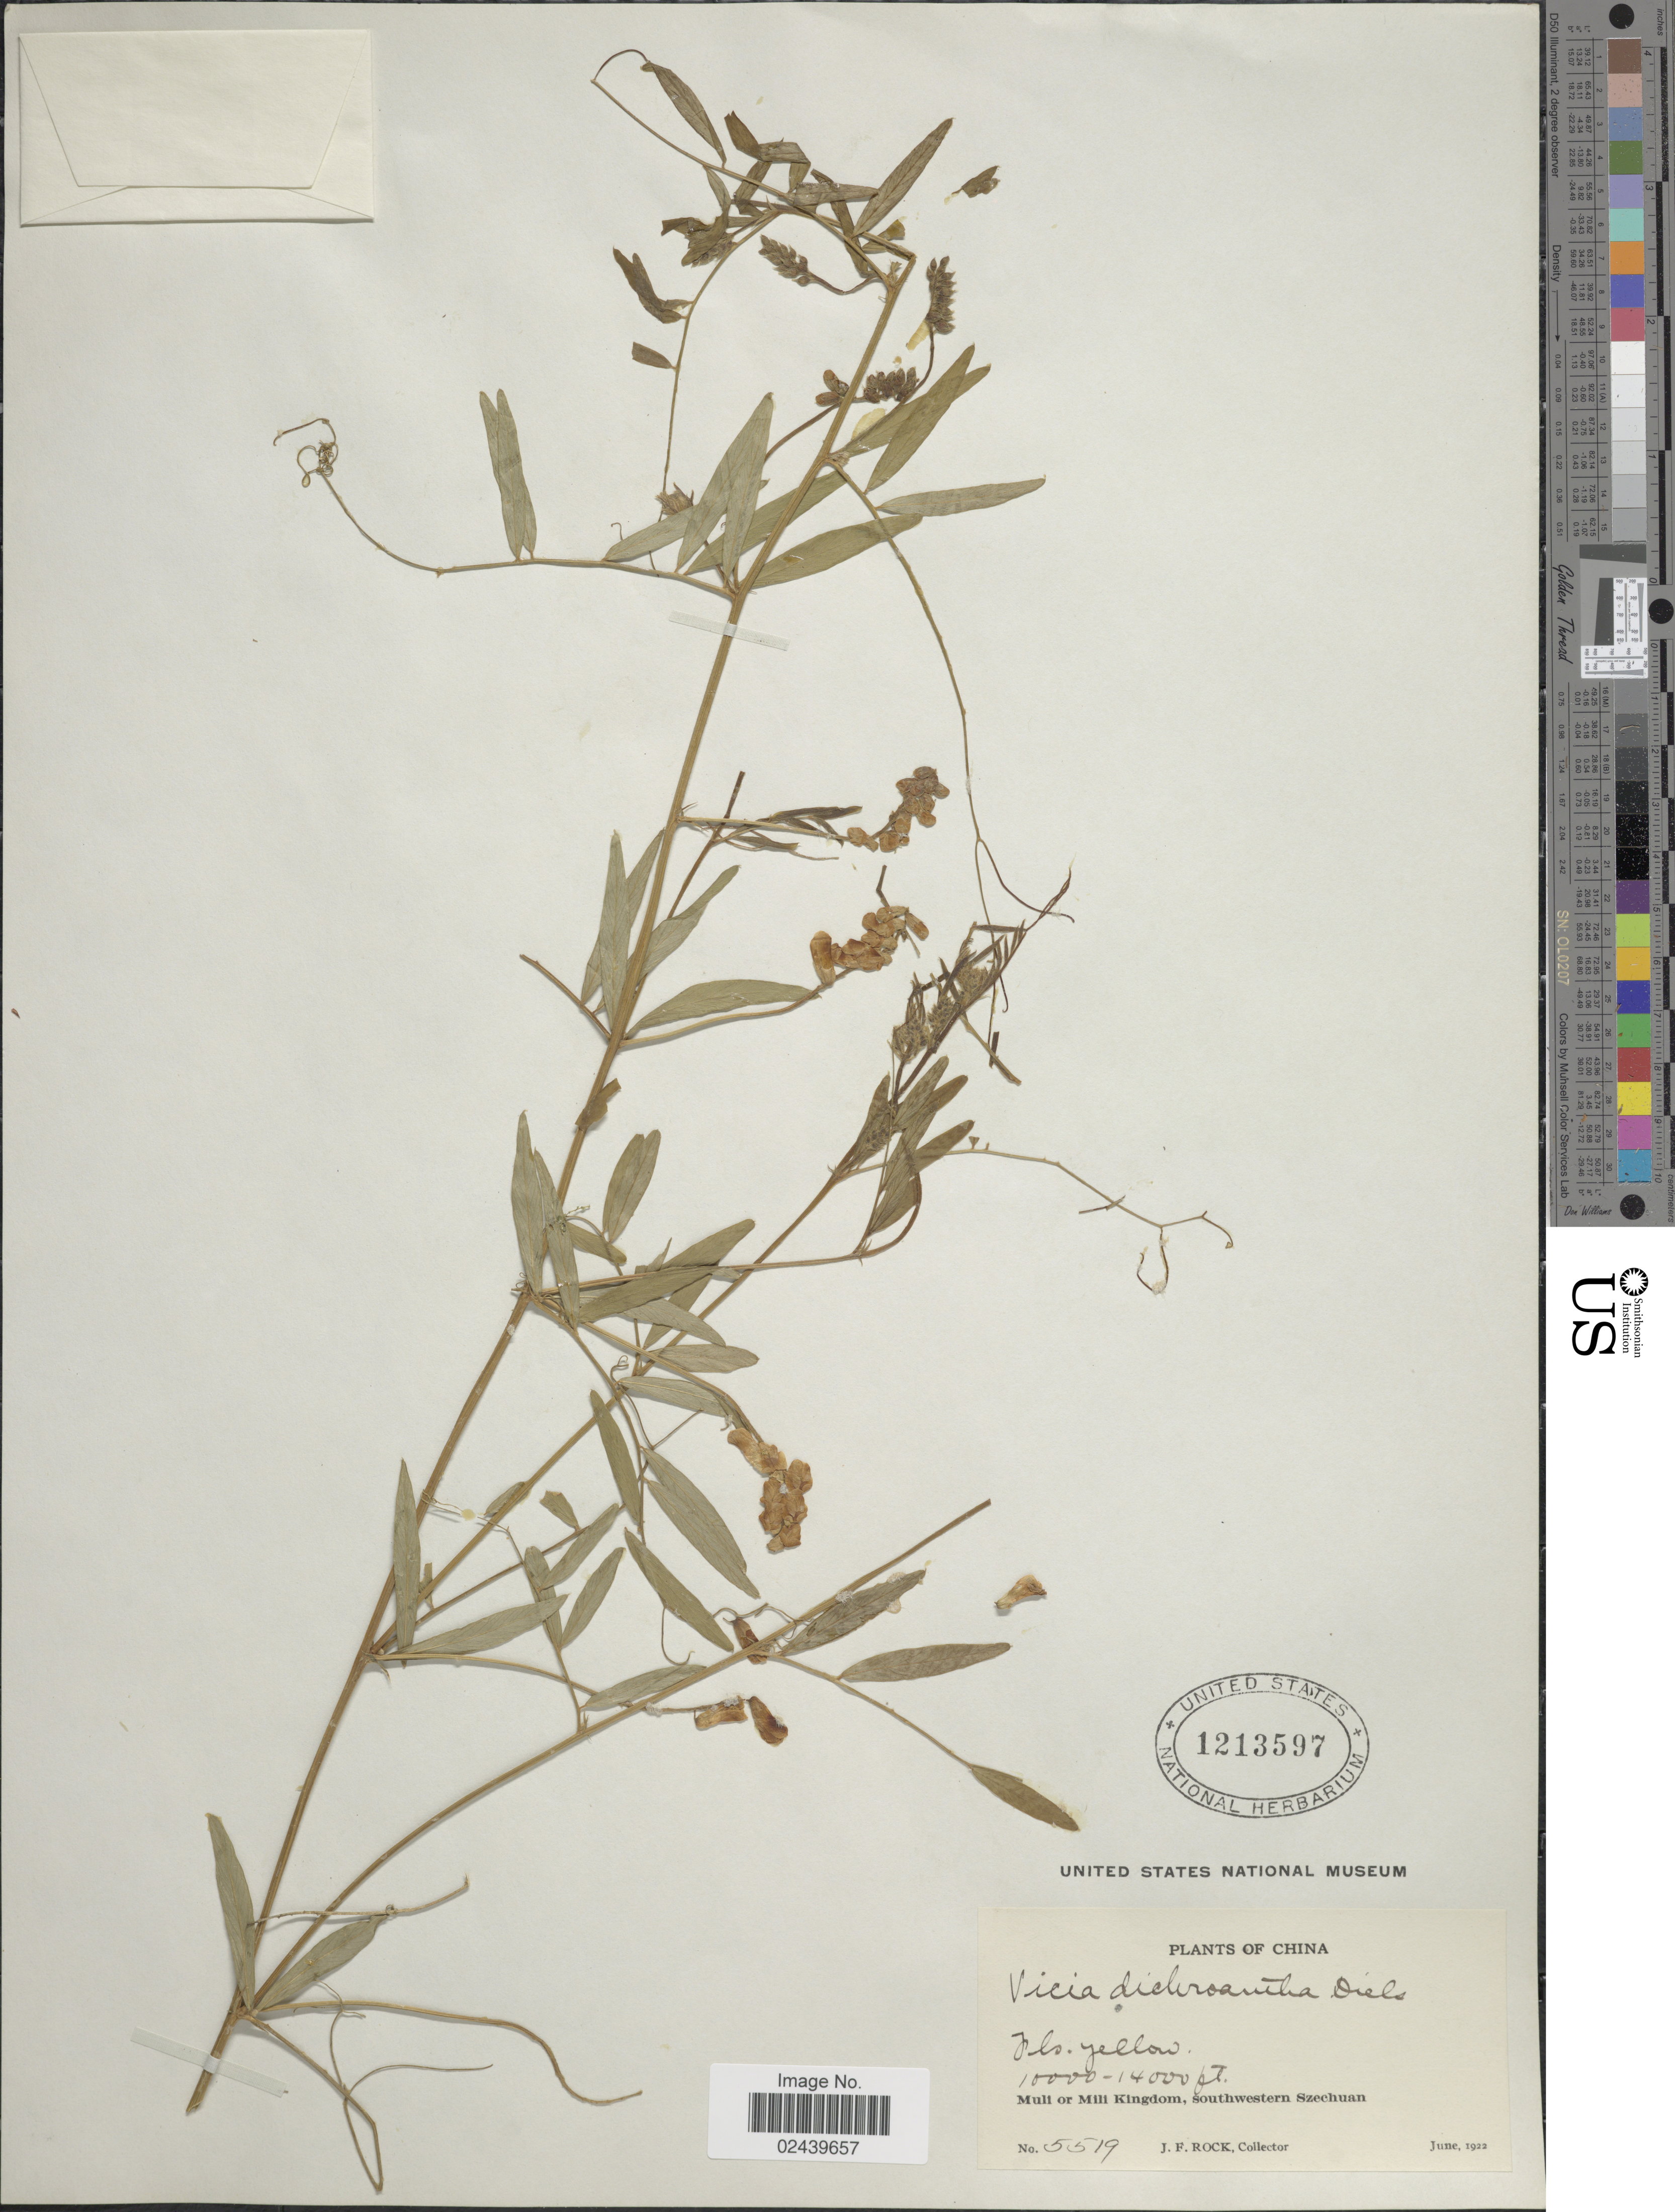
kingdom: Plantae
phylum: Tracheophyta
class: Magnoliopsida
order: Fabales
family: Fabaceae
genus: Vicia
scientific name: Vicia dichroantha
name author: Diels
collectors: J. Rock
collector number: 5519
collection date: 1922-06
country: China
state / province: Sichuan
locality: Muli or Mili Kingdom, Southwestern Szechuan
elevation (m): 3048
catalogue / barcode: US 1213597